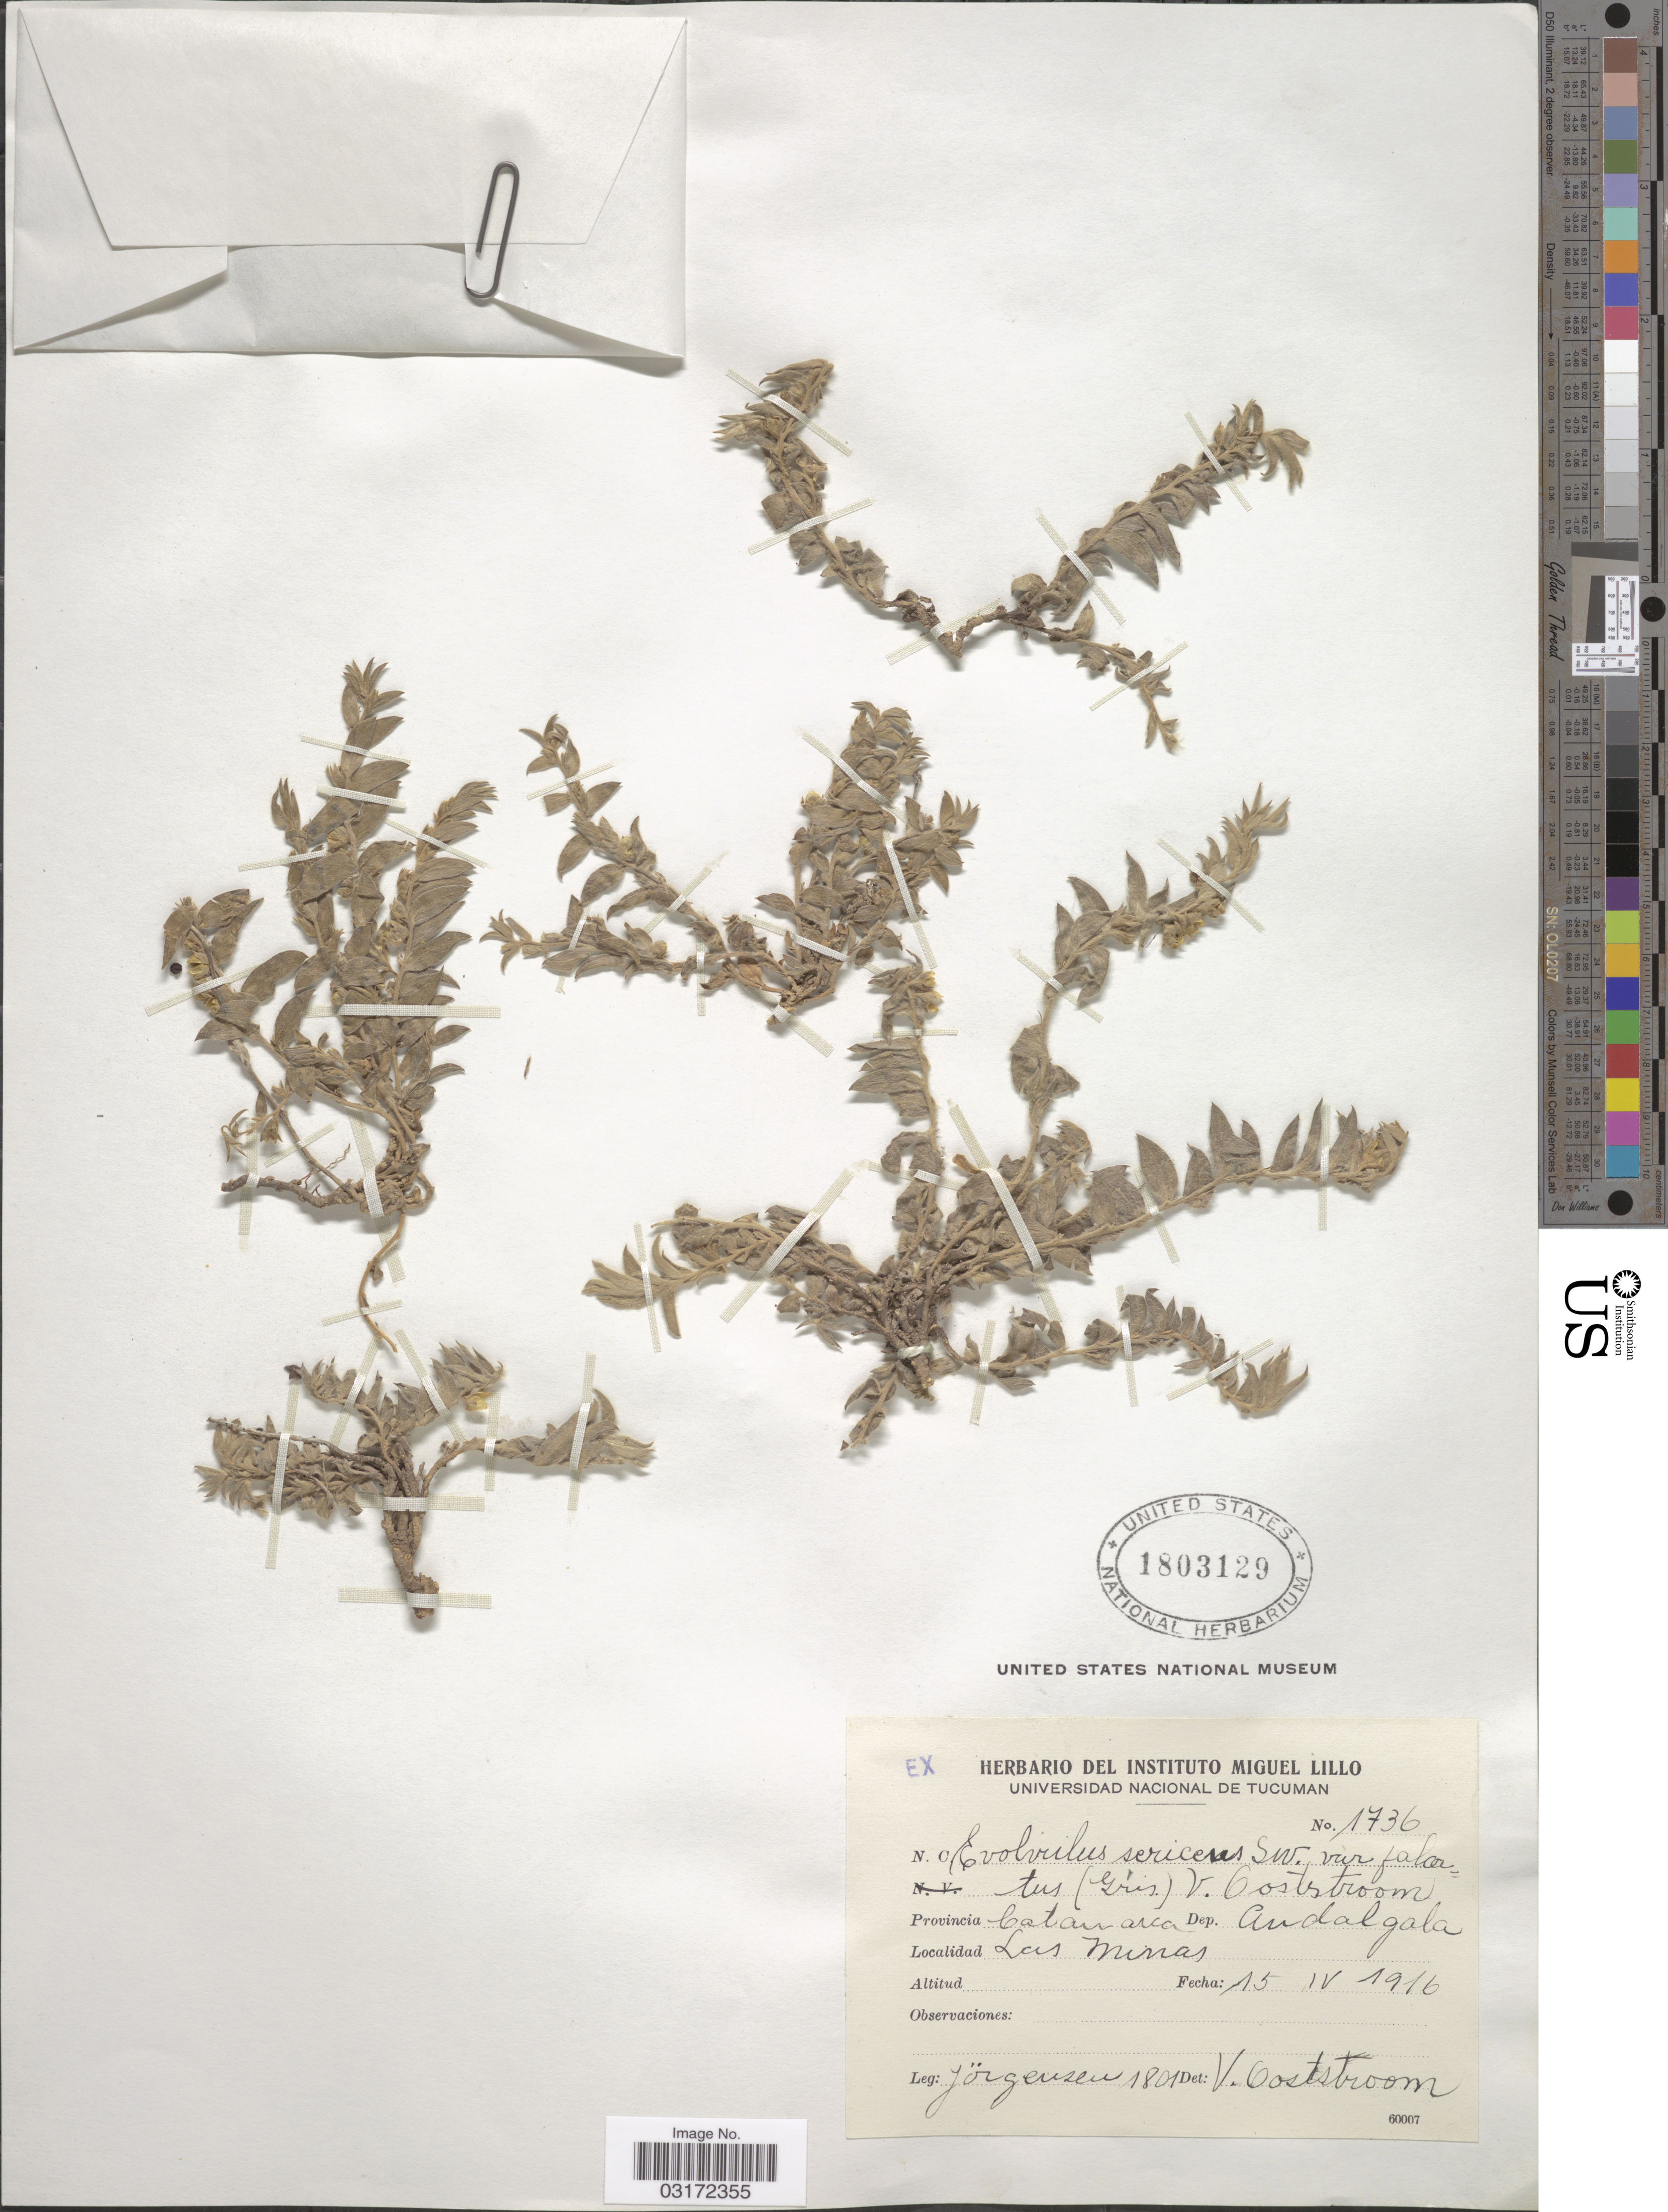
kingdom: Plantae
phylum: Tracheophyta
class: Magnoliopsida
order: Solanales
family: Convolvulaceae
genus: Evolvulus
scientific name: Evolvulus sericeus var. falcatus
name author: (Griseb.) Ooststr.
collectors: Jorgensen, --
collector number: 1801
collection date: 1916-04-15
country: Argentina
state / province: Catamarca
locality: Dep. Andalgala. Las Minas.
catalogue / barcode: US 1803129